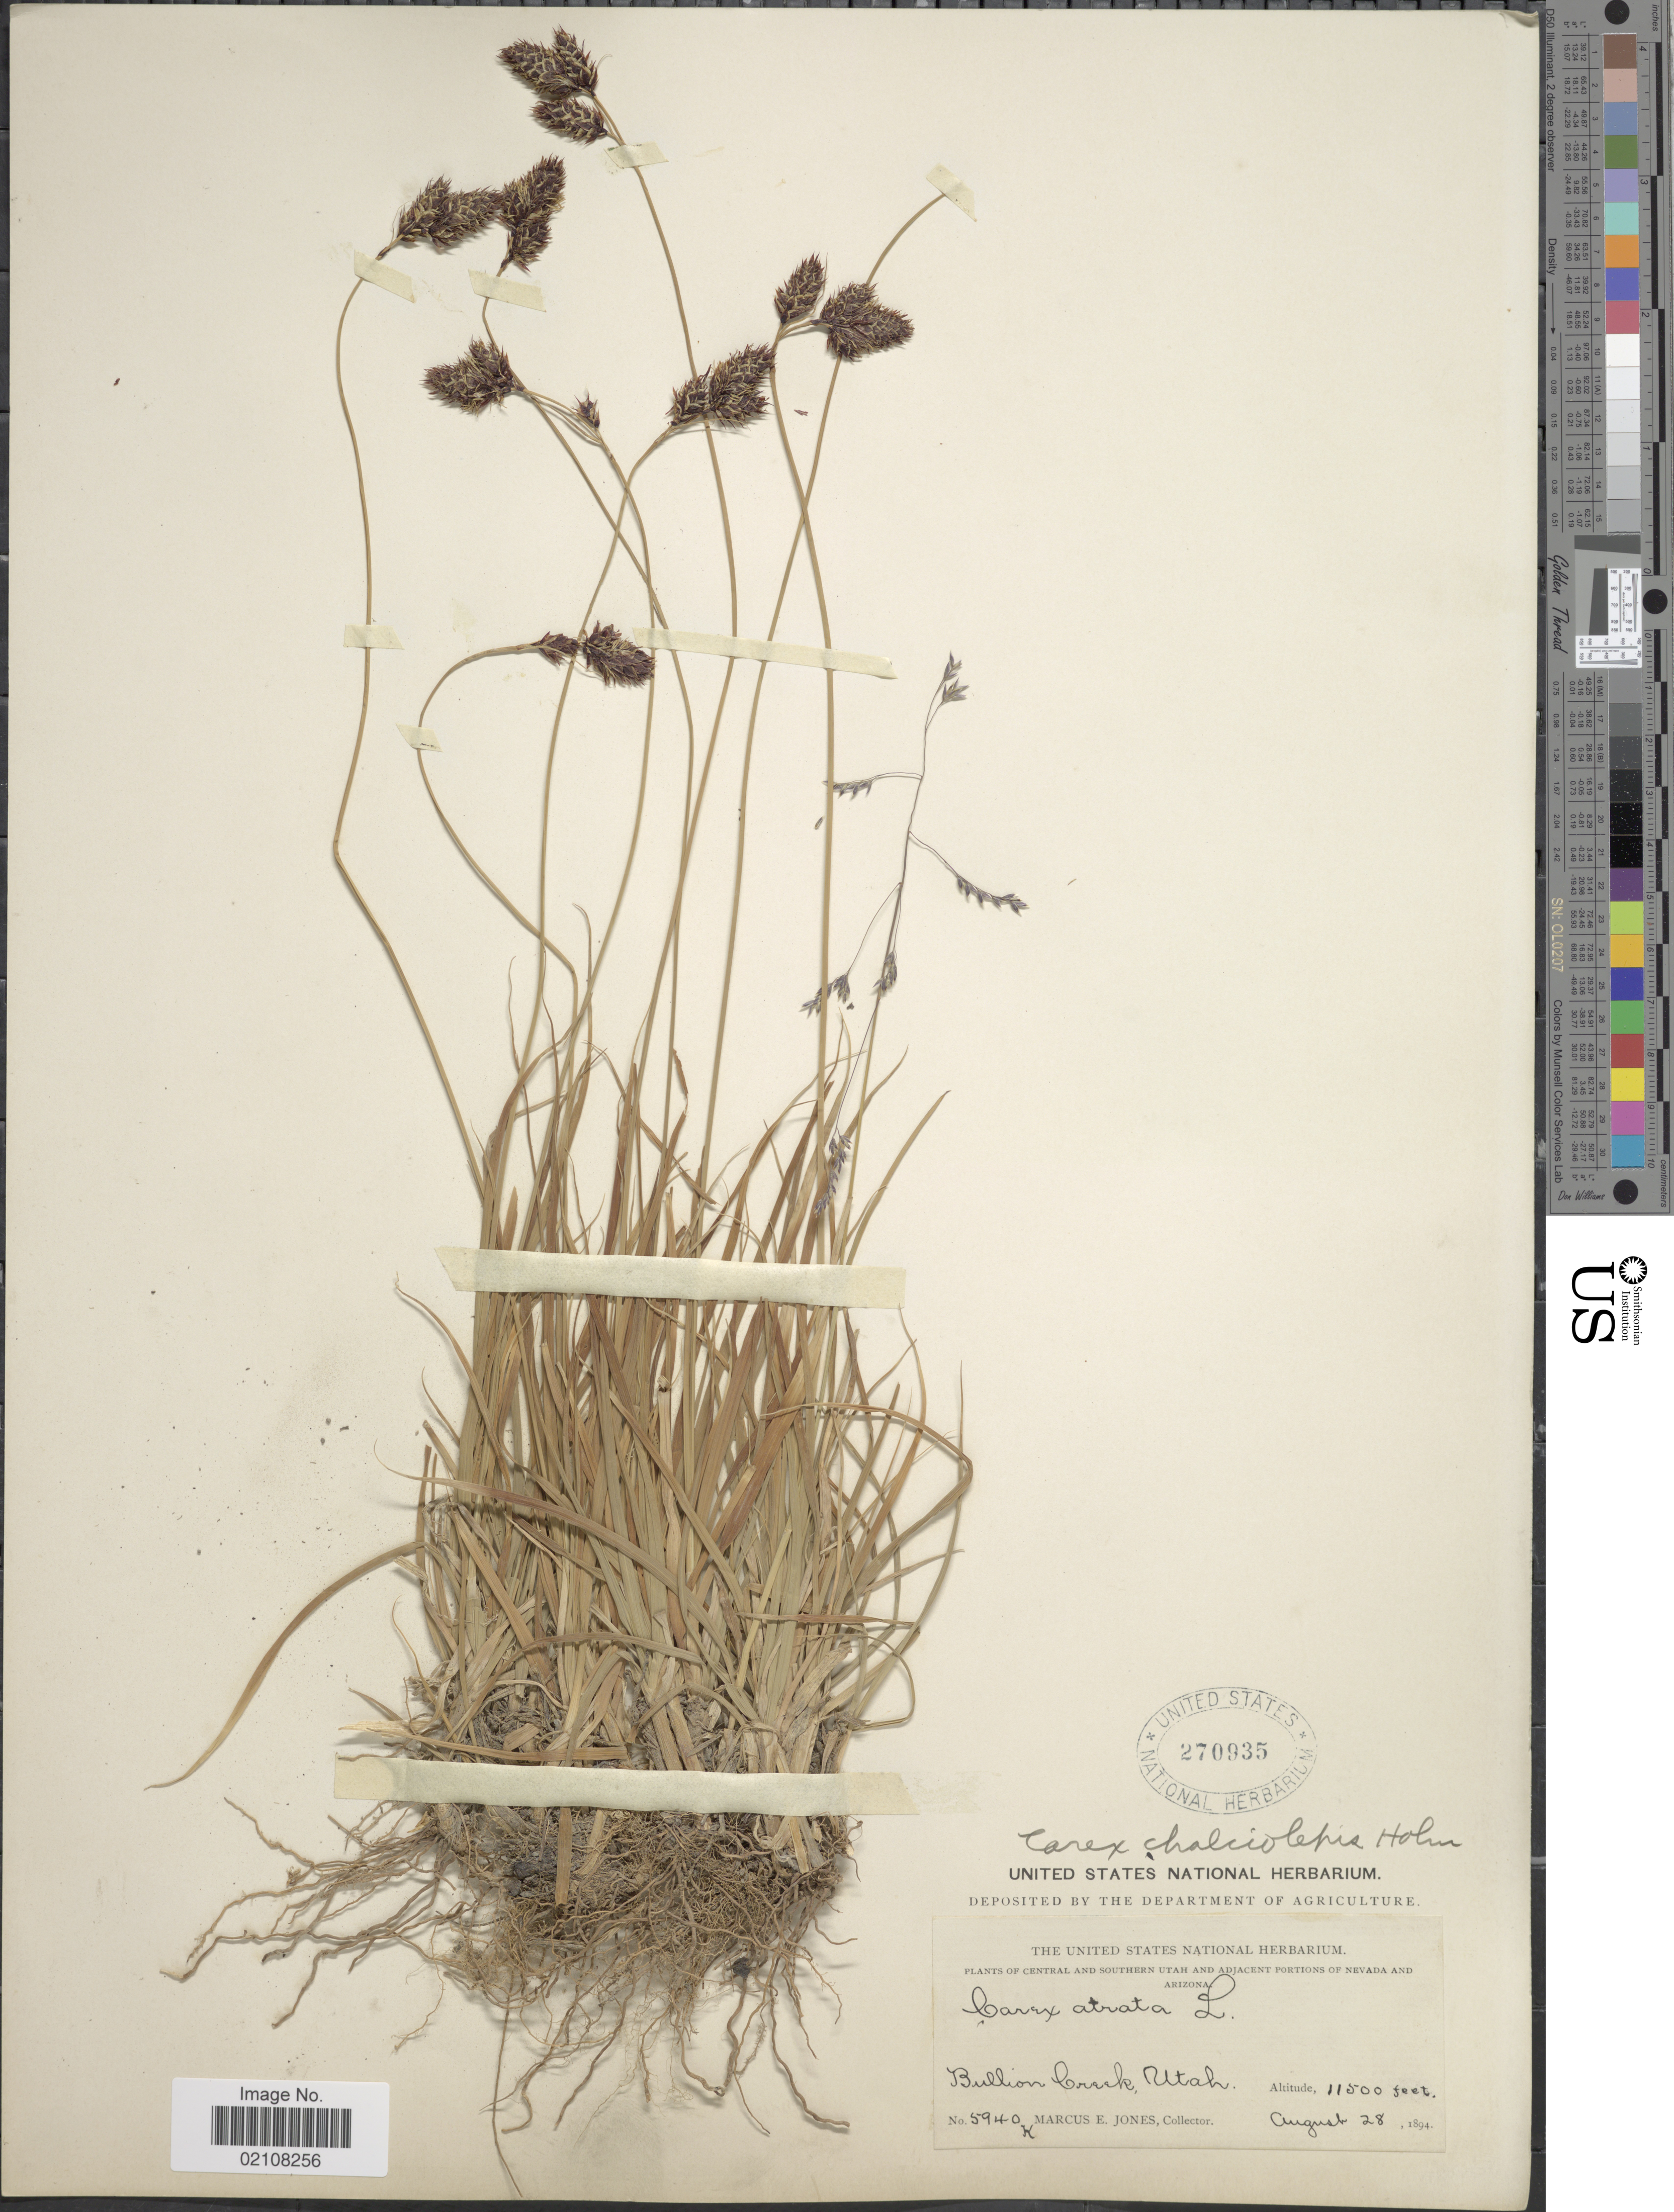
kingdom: Plantae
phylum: Tracheophyta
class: Liliopsida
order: Poales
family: Cyperaceae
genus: Carex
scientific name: Carex chalciolepis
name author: Holm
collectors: M. E. Jones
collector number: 5940K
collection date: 1894-08-28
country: United States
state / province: Utah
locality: Bullian Creek, Utah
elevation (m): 3505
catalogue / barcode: US 270935